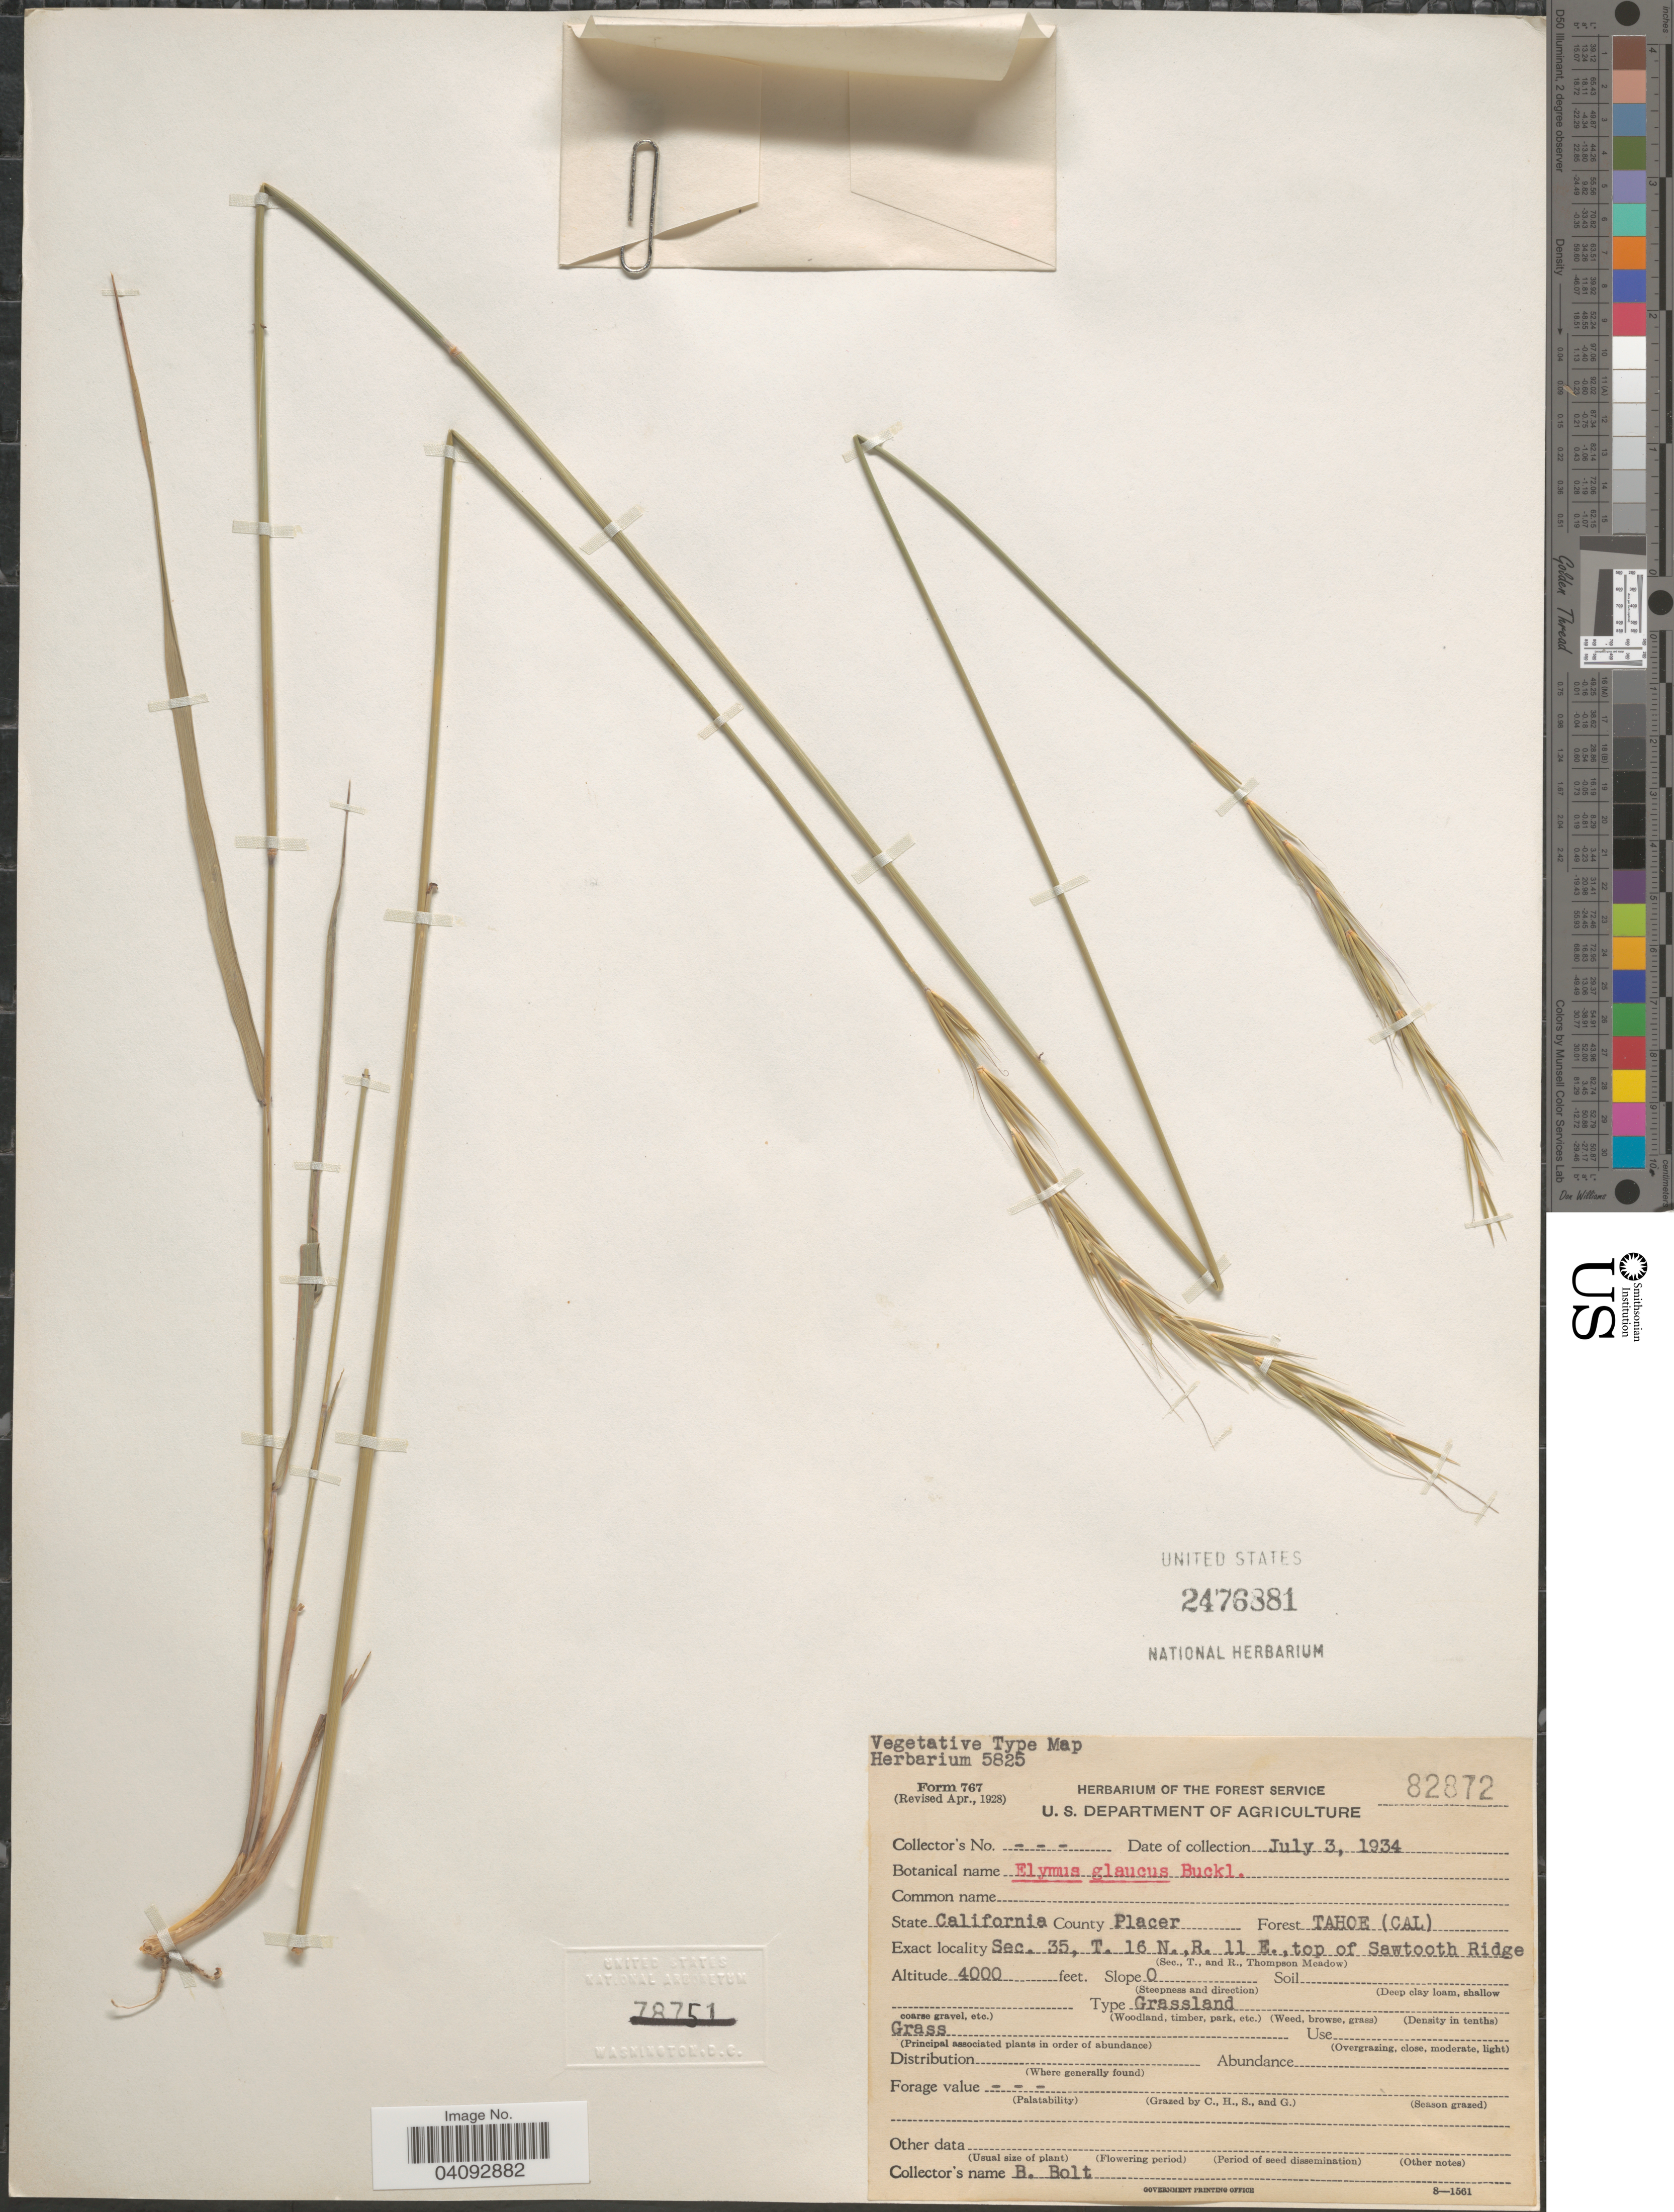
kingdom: Plantae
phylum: Tracheophyta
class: Liliopsida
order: Poales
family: Poaceae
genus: Elymus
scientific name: Elymus glaucus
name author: Buckley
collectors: B. Bolt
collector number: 82872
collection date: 1934-07-03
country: United States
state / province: California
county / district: Placer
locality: County Placer. Forest Tahoe (Cal). Sec. 35, T. 16 N., R. 11 E., top of Sawtooth Ridge.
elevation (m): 1219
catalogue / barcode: US 2476881